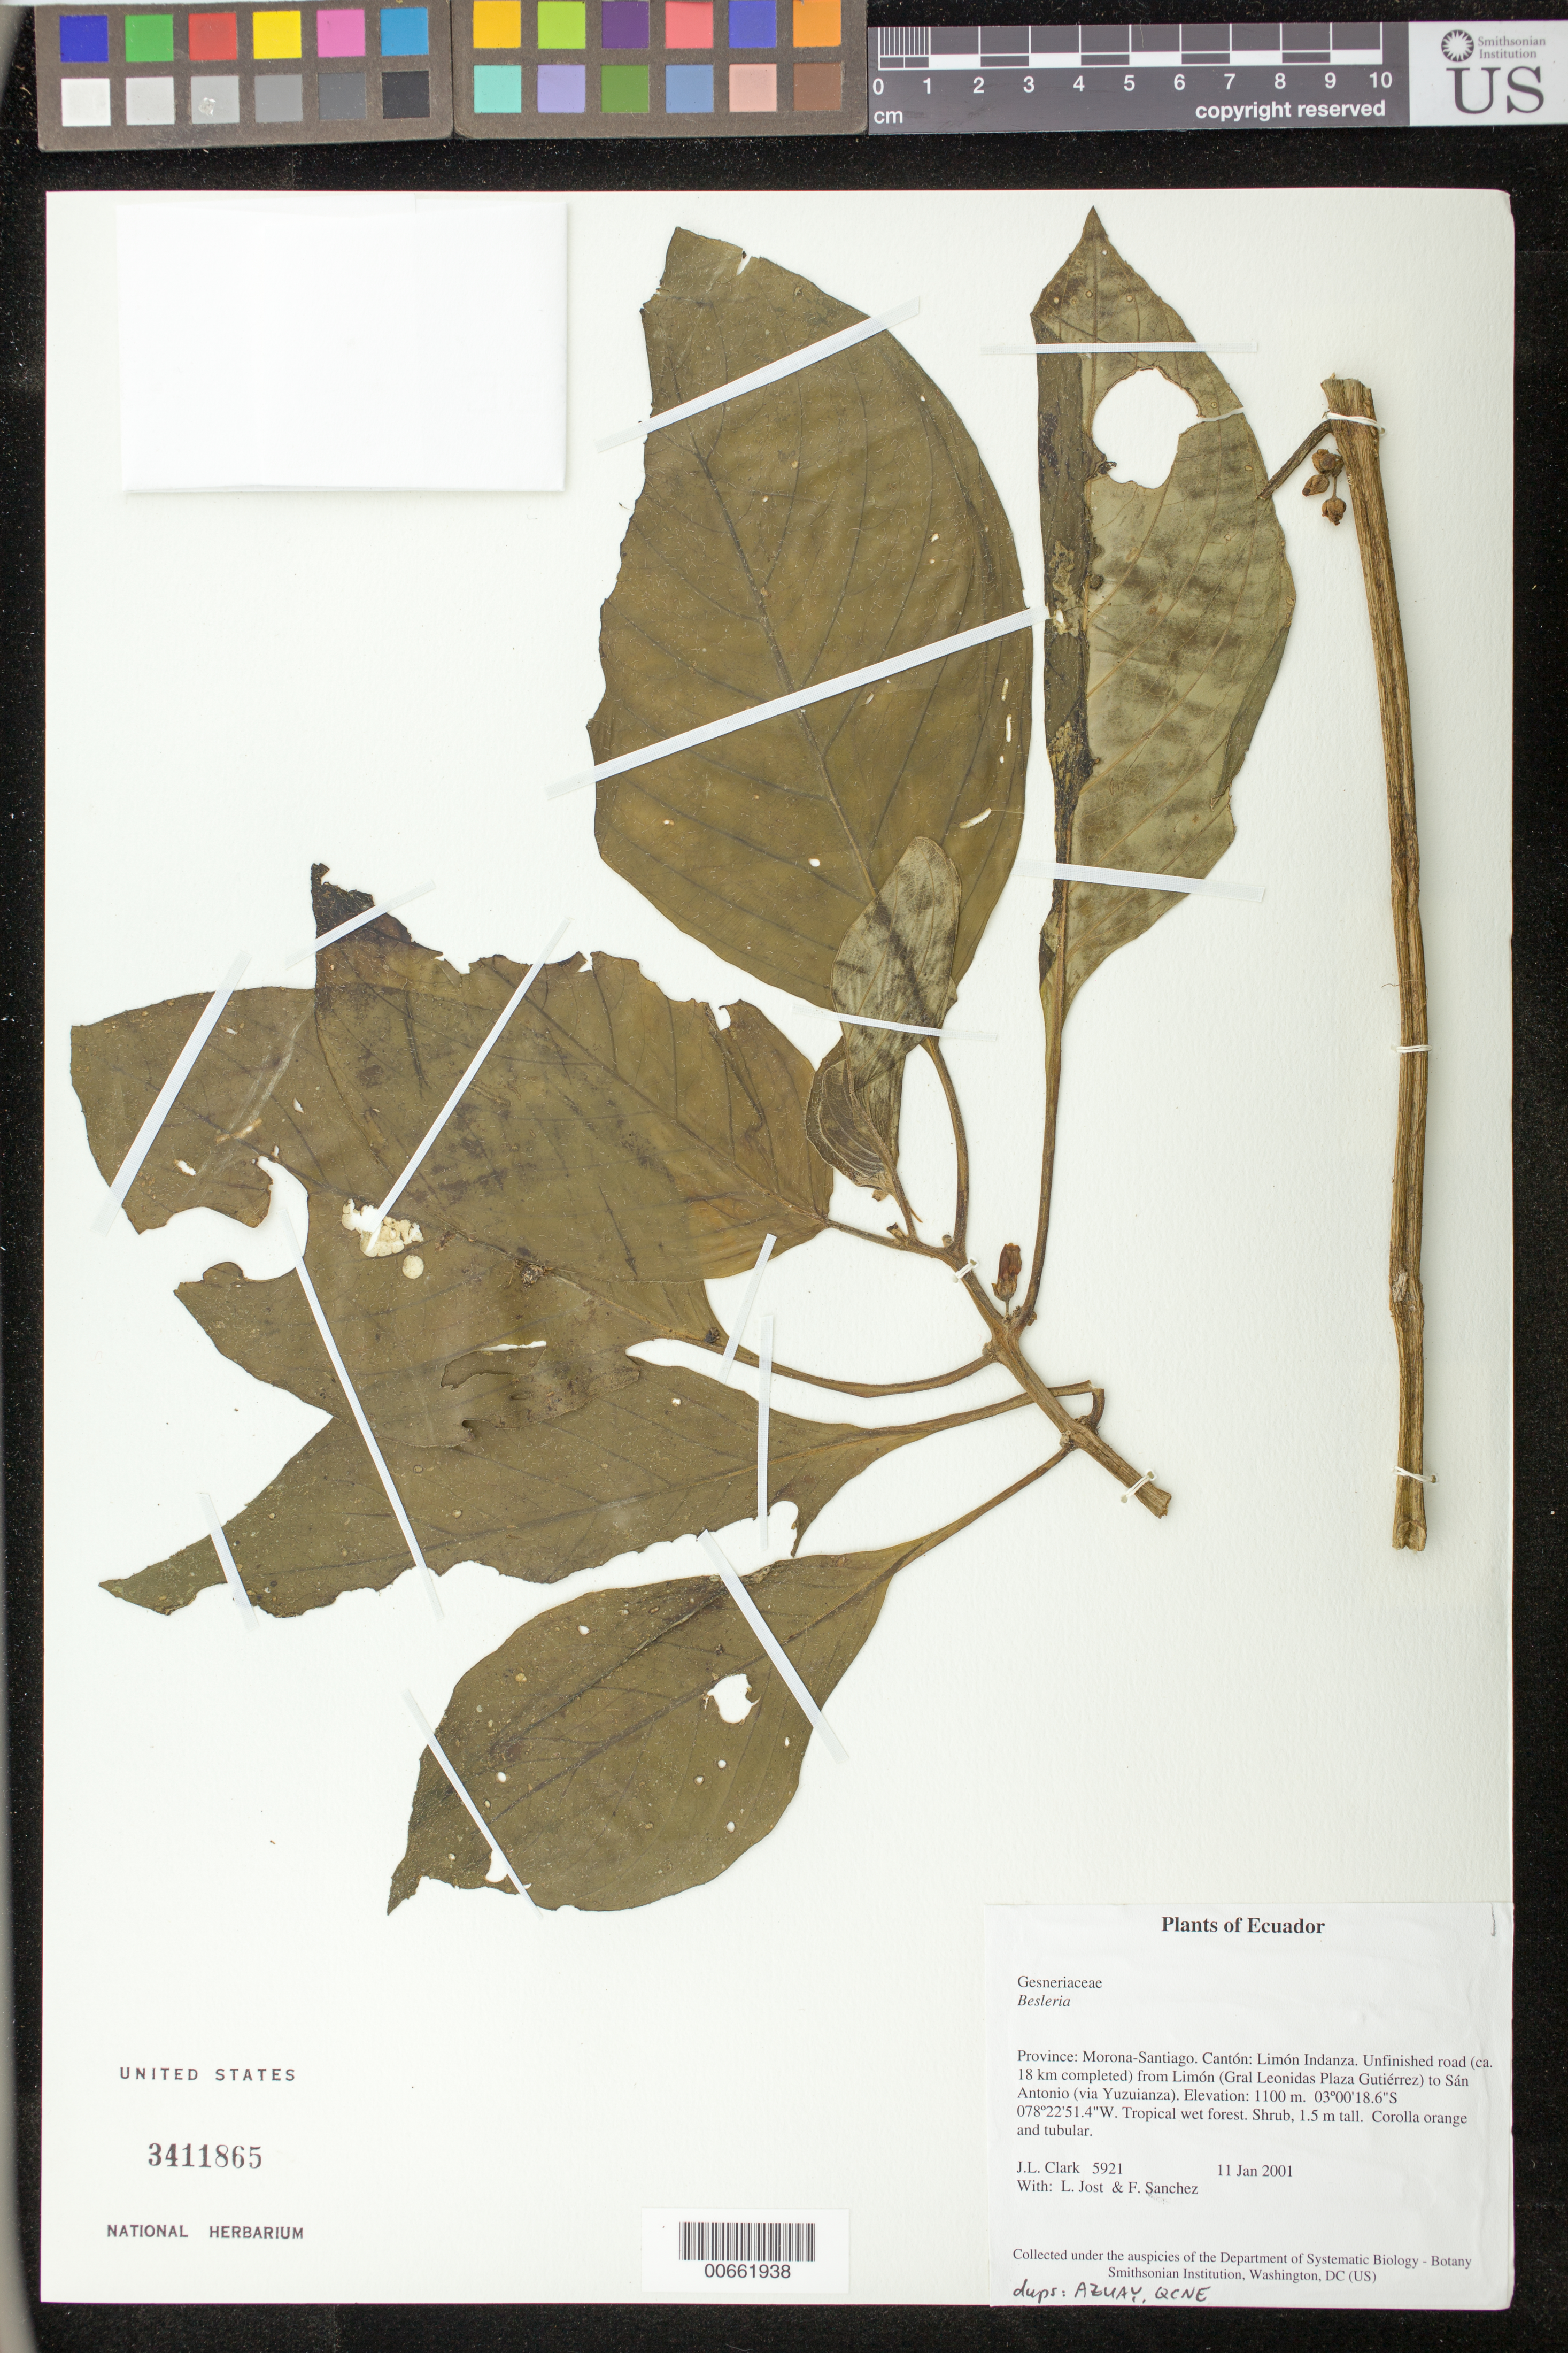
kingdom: Plantae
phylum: Tracheophyta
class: Magnoliopsida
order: Lamiales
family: Gesneriaceae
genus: Besleria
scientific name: Besleria sp.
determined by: Skog, Laurence E.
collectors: J. L. Clark, L. Jost & F. Sanchez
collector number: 5921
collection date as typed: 11 Jan 2001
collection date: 2001-01-11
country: Ecuador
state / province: Morona-Santiago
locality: Cantón: Limón Indanza. Unfinished road (ca. 18 km completed) from Limón (Gral Leonidas Plaza Gutiérrez) to Sán Antonio (via Yuzuianza).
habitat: Tropical wet forest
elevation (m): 1100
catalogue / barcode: US 3411865